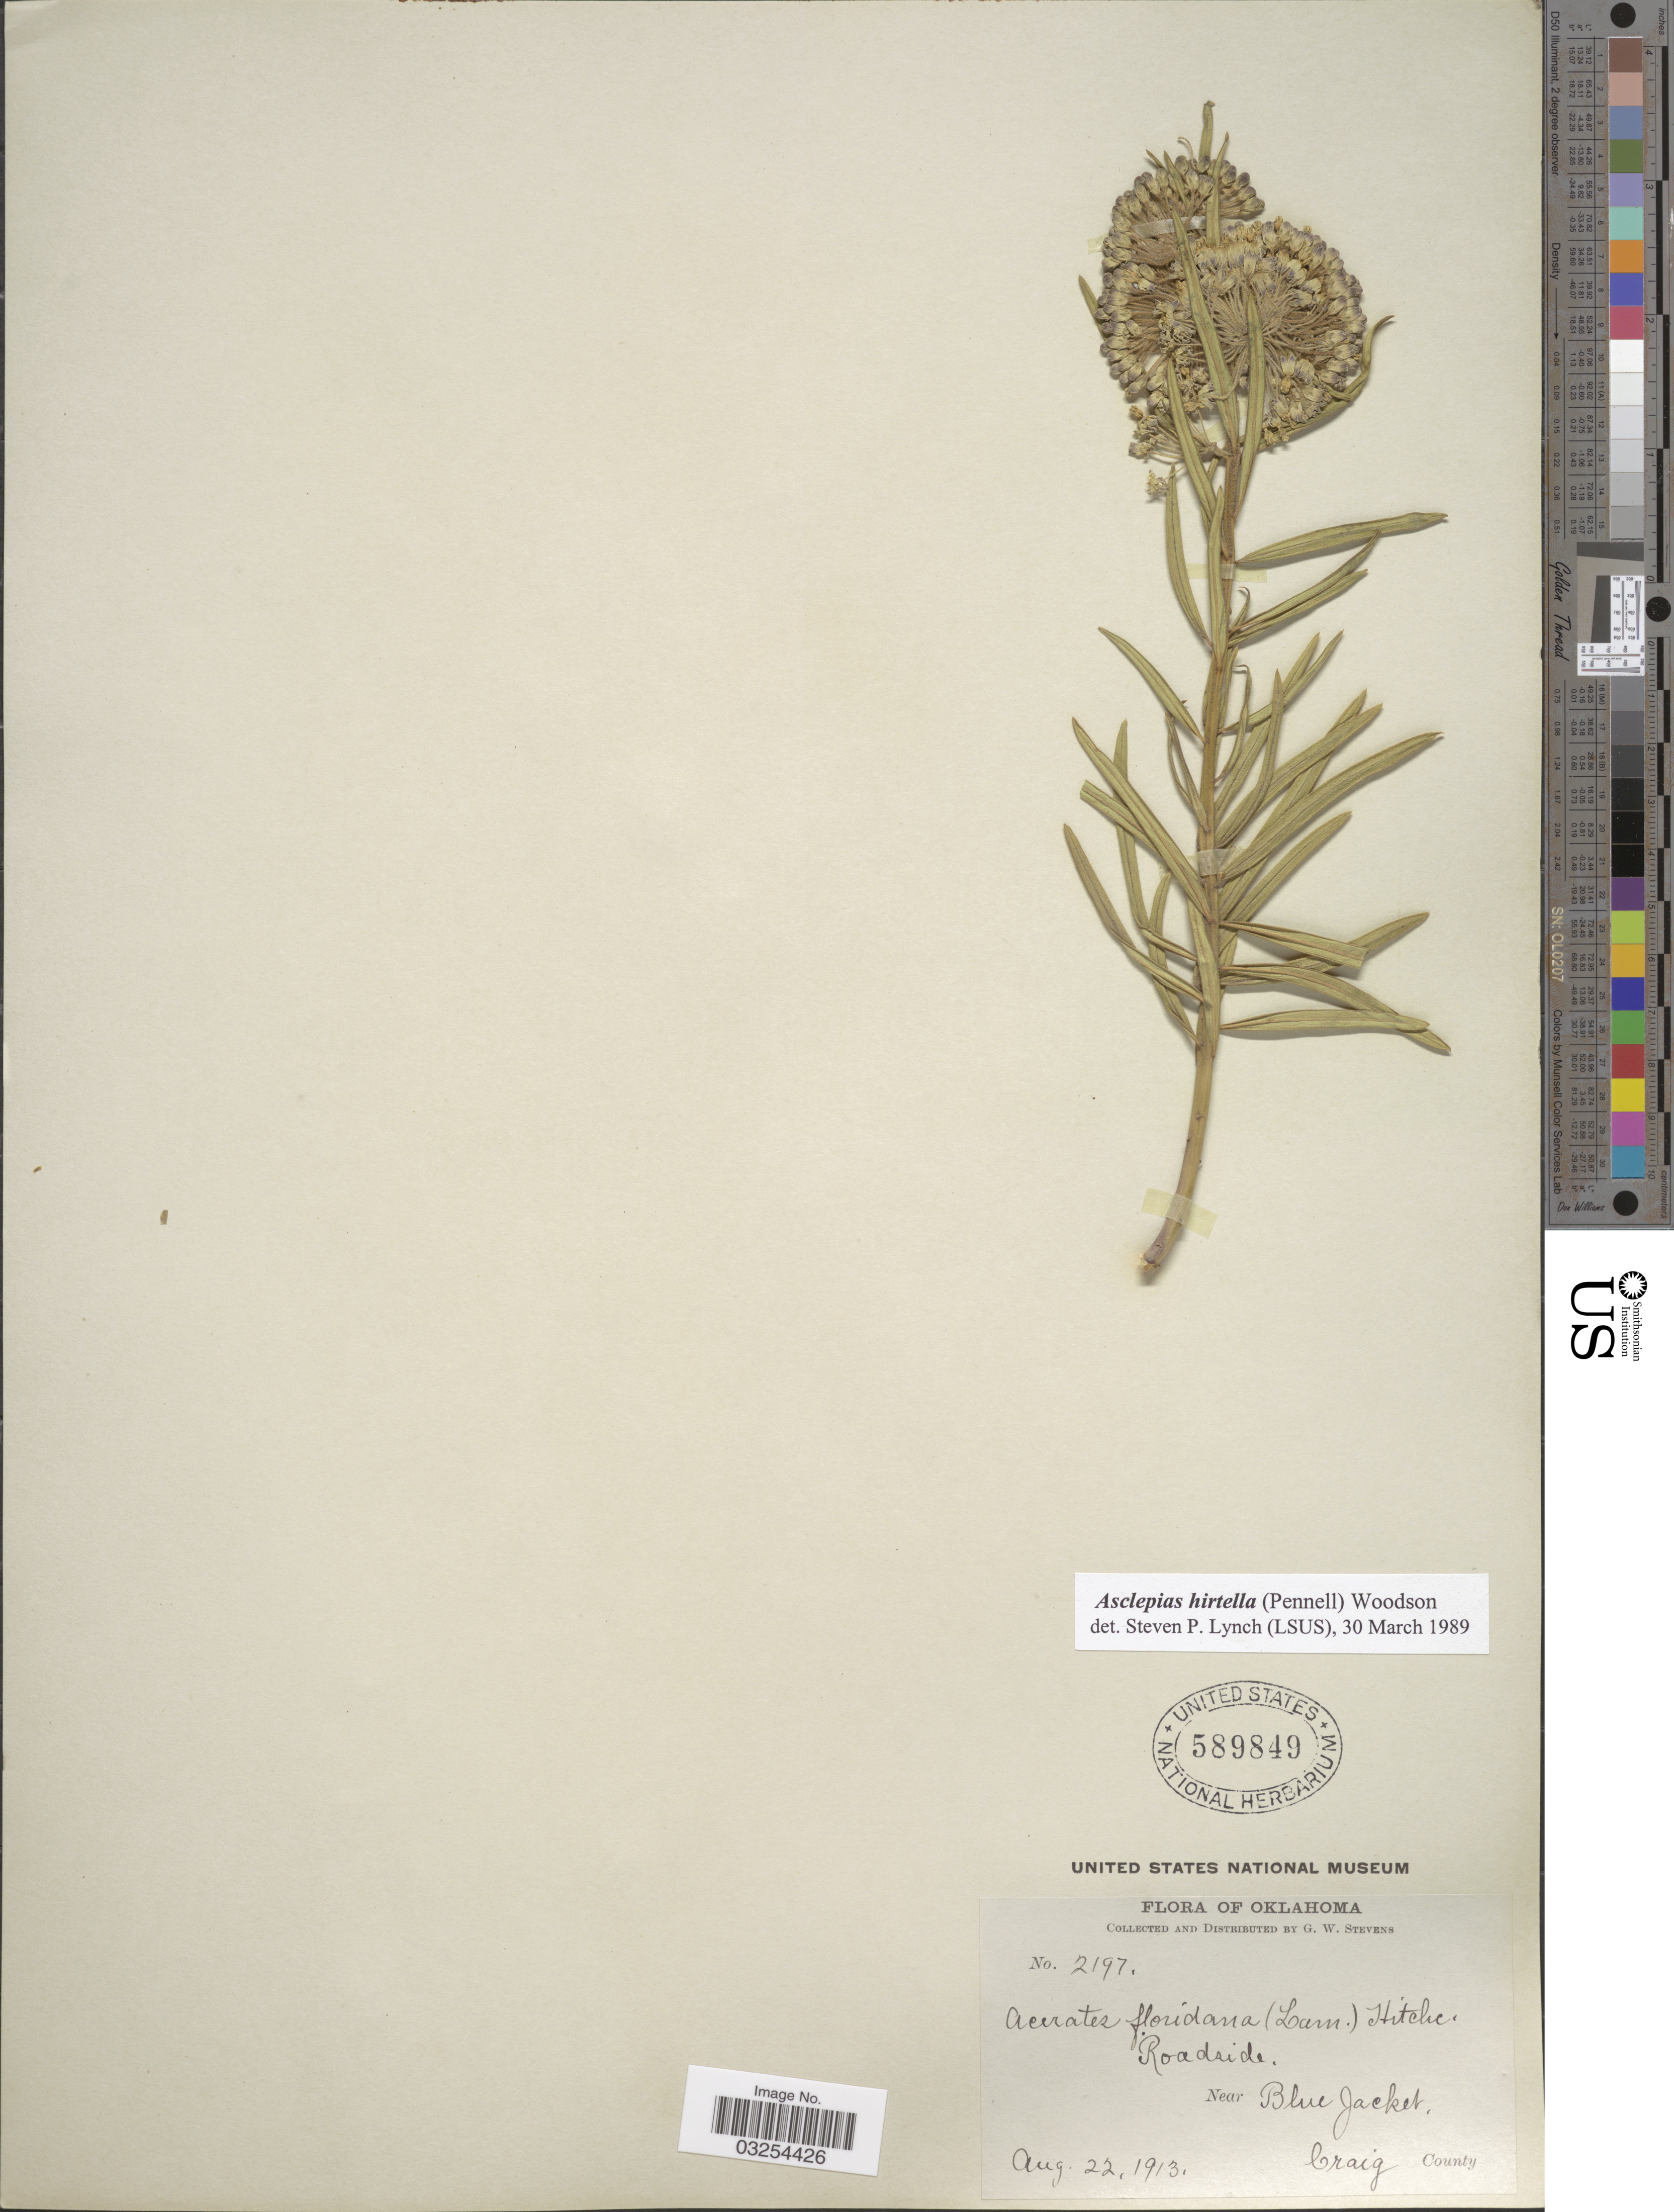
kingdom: Plantae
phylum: Tracheophyta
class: Magnoliopsida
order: Gentianales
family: Apocynaceae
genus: Asclepias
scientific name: Asclepias hirtella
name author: (Pennell) Woodson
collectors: G. W. Stevens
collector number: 2197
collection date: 1913-08-22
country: United States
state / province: Oklahoma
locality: Roadside, near Blue Jacket. Craig County.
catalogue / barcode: US 589849